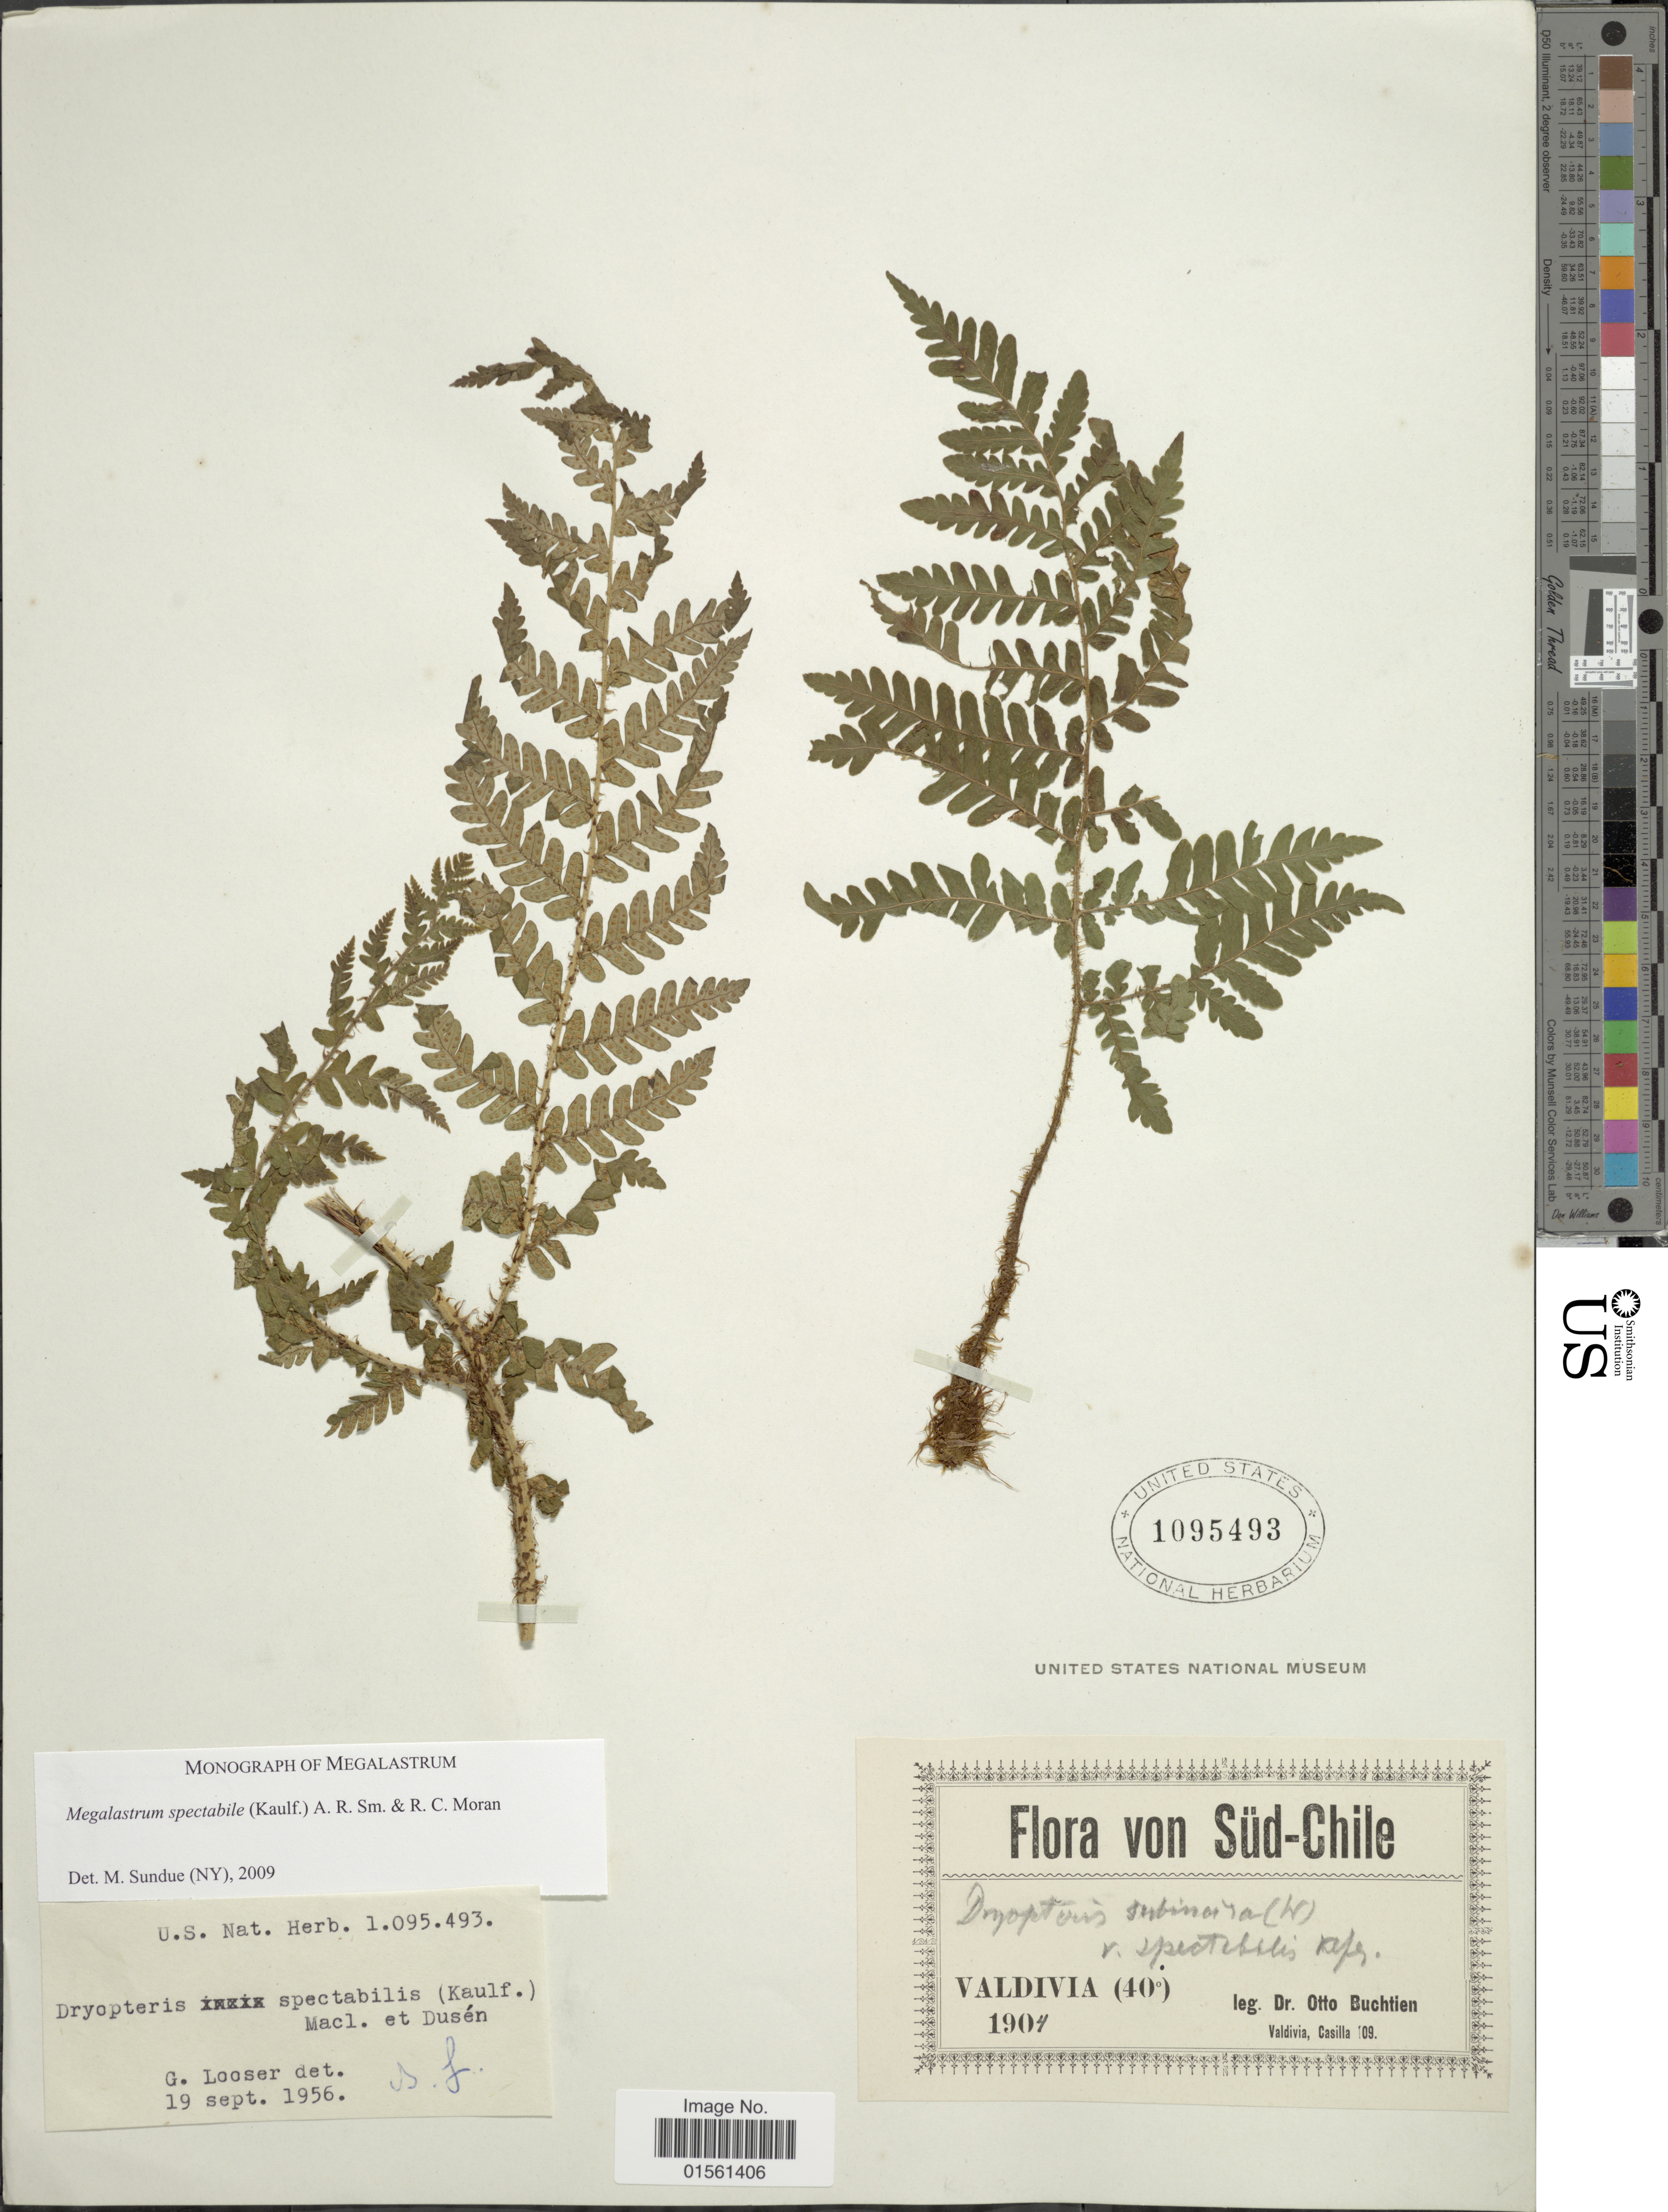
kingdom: Plantae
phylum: Tracheophyta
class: Polypodiopsida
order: Polypodiales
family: Dryopteridaceae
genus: Megalastrum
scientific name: Megalastrum spectabile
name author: (Kaulf.) A.R. Sm. & R.C. Moran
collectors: O. Buchtien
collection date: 1904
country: Chile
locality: Sud-Chile, Valdivia (40°)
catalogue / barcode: US 1095493